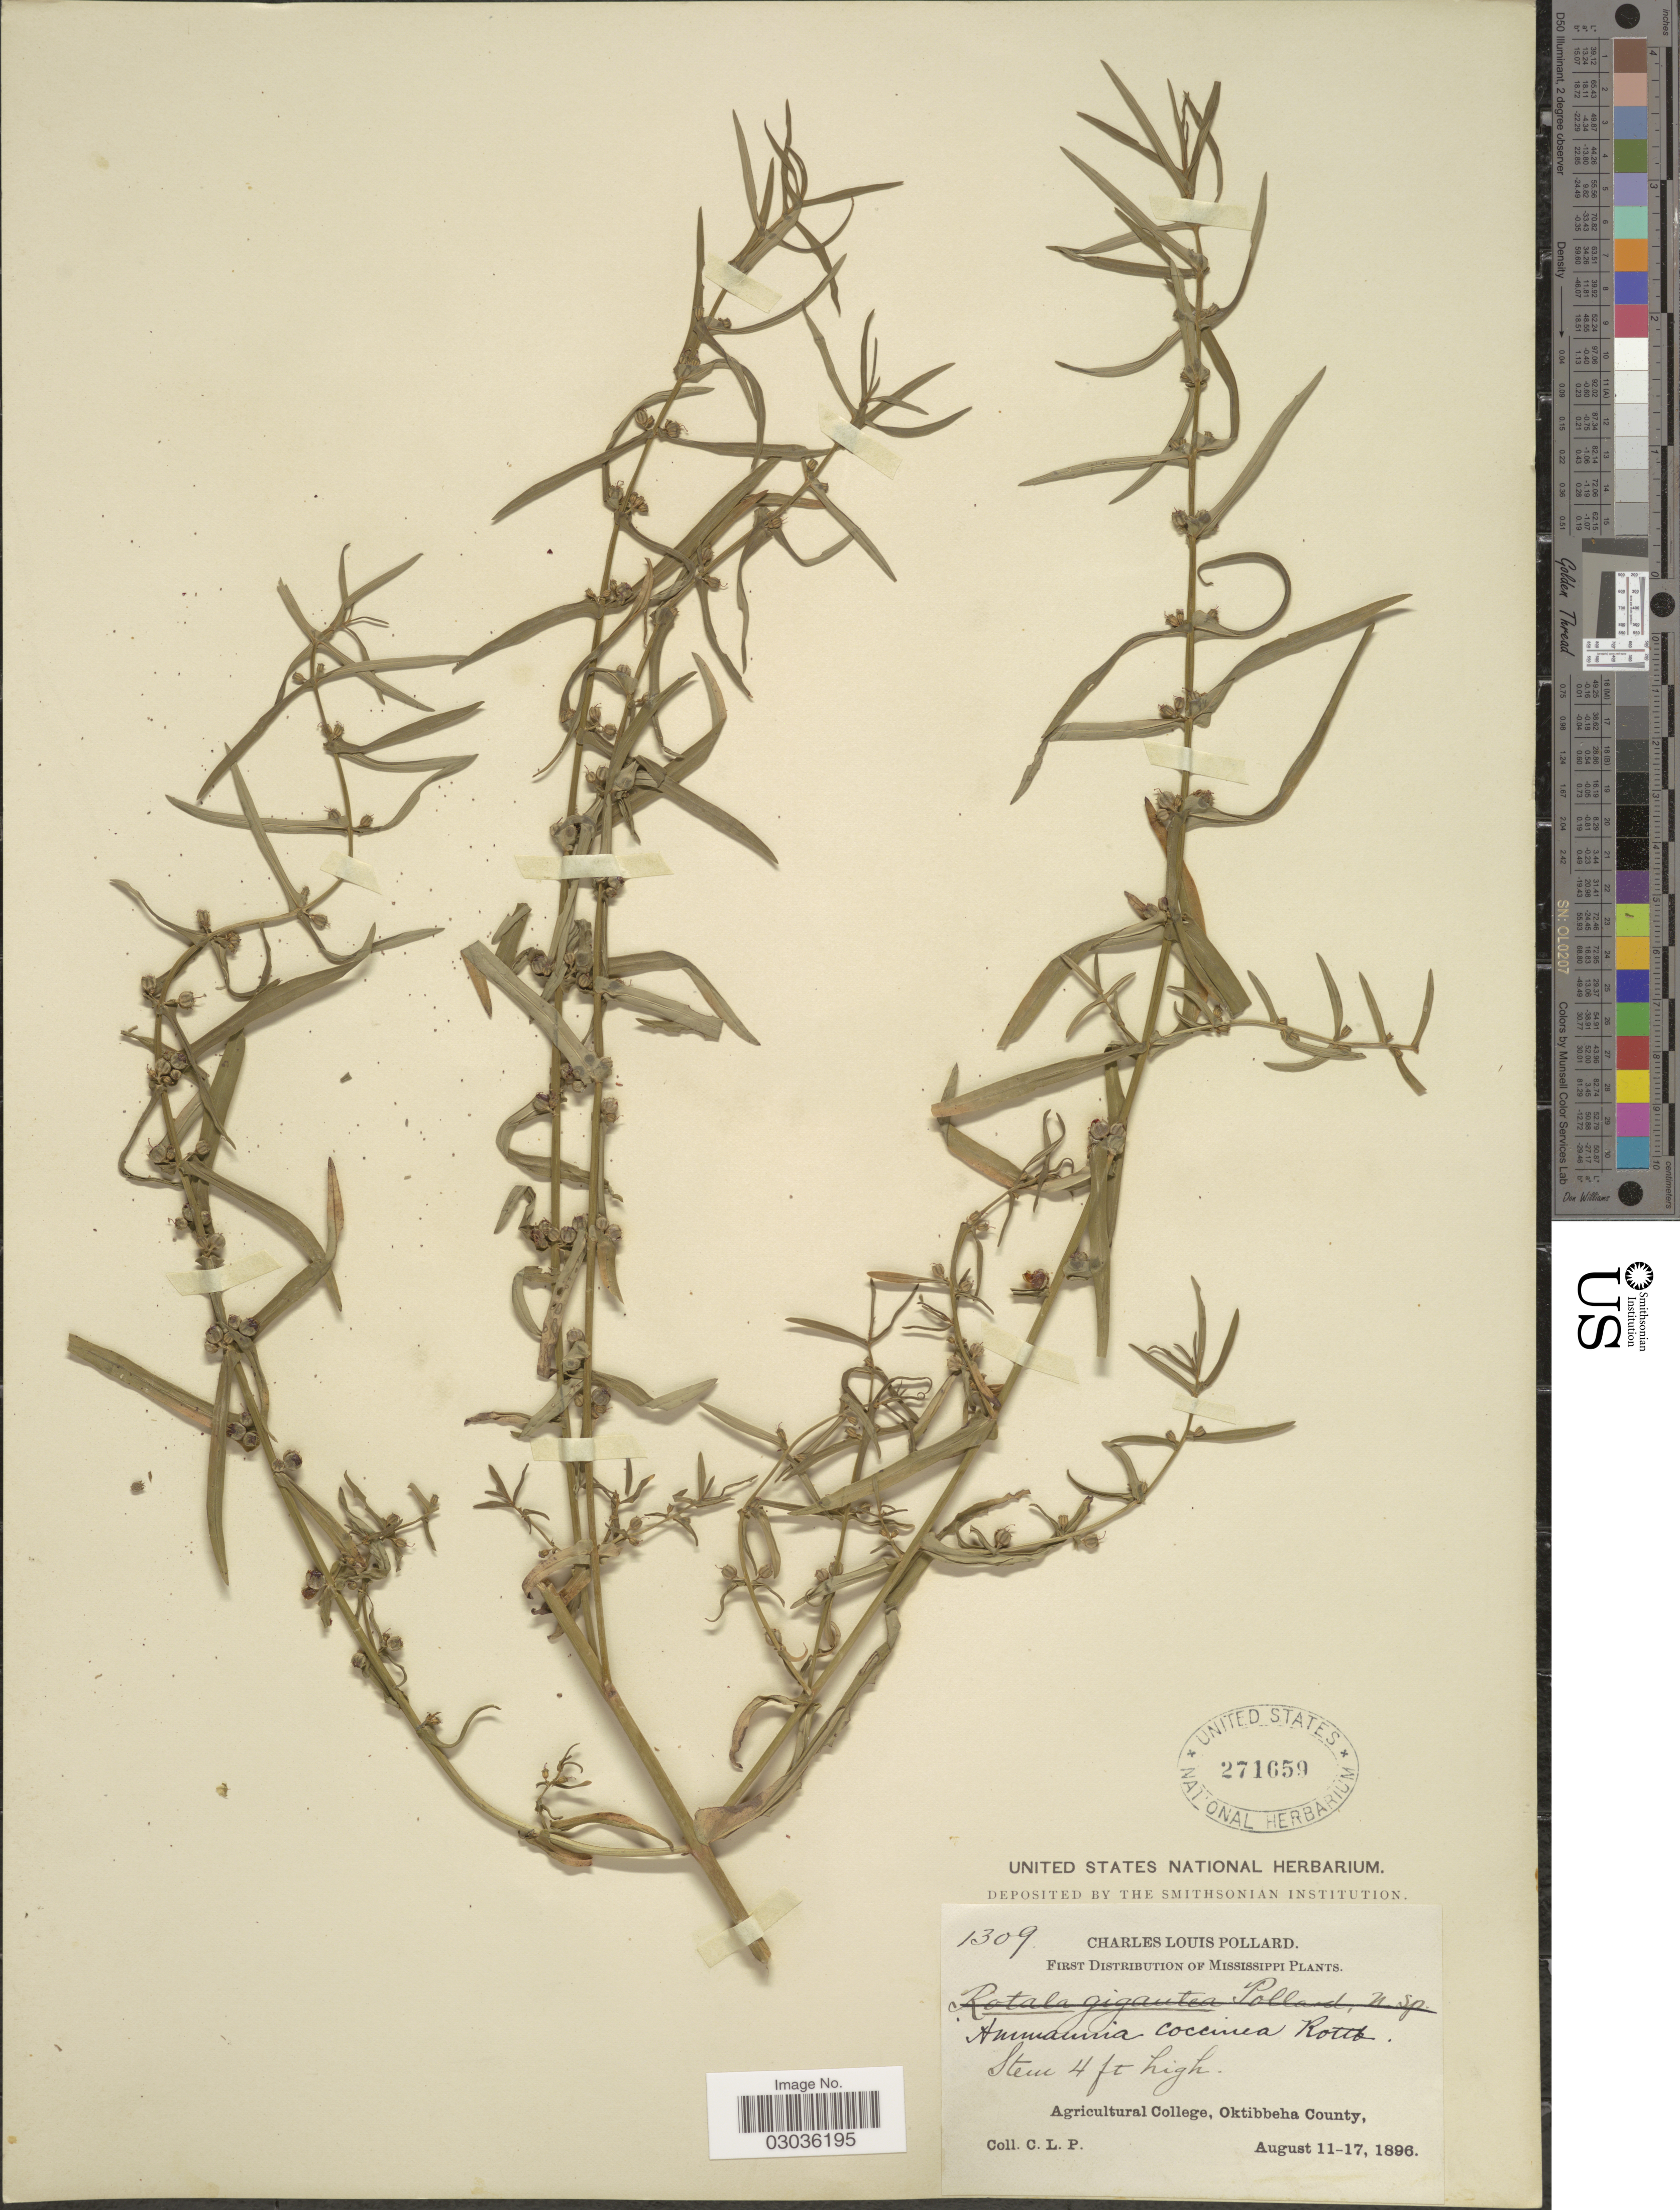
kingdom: Plantae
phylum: Tracheophyta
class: Magnoliopsida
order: Myrtales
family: Lythraceae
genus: Ammannia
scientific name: Ammannia coccinea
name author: Rottb.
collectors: C. L. Pollard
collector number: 1309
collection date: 1896-08-11/1896-08-17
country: United States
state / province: Mississippi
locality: Agricultural College, Oktibbeha County.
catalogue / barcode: US 271659